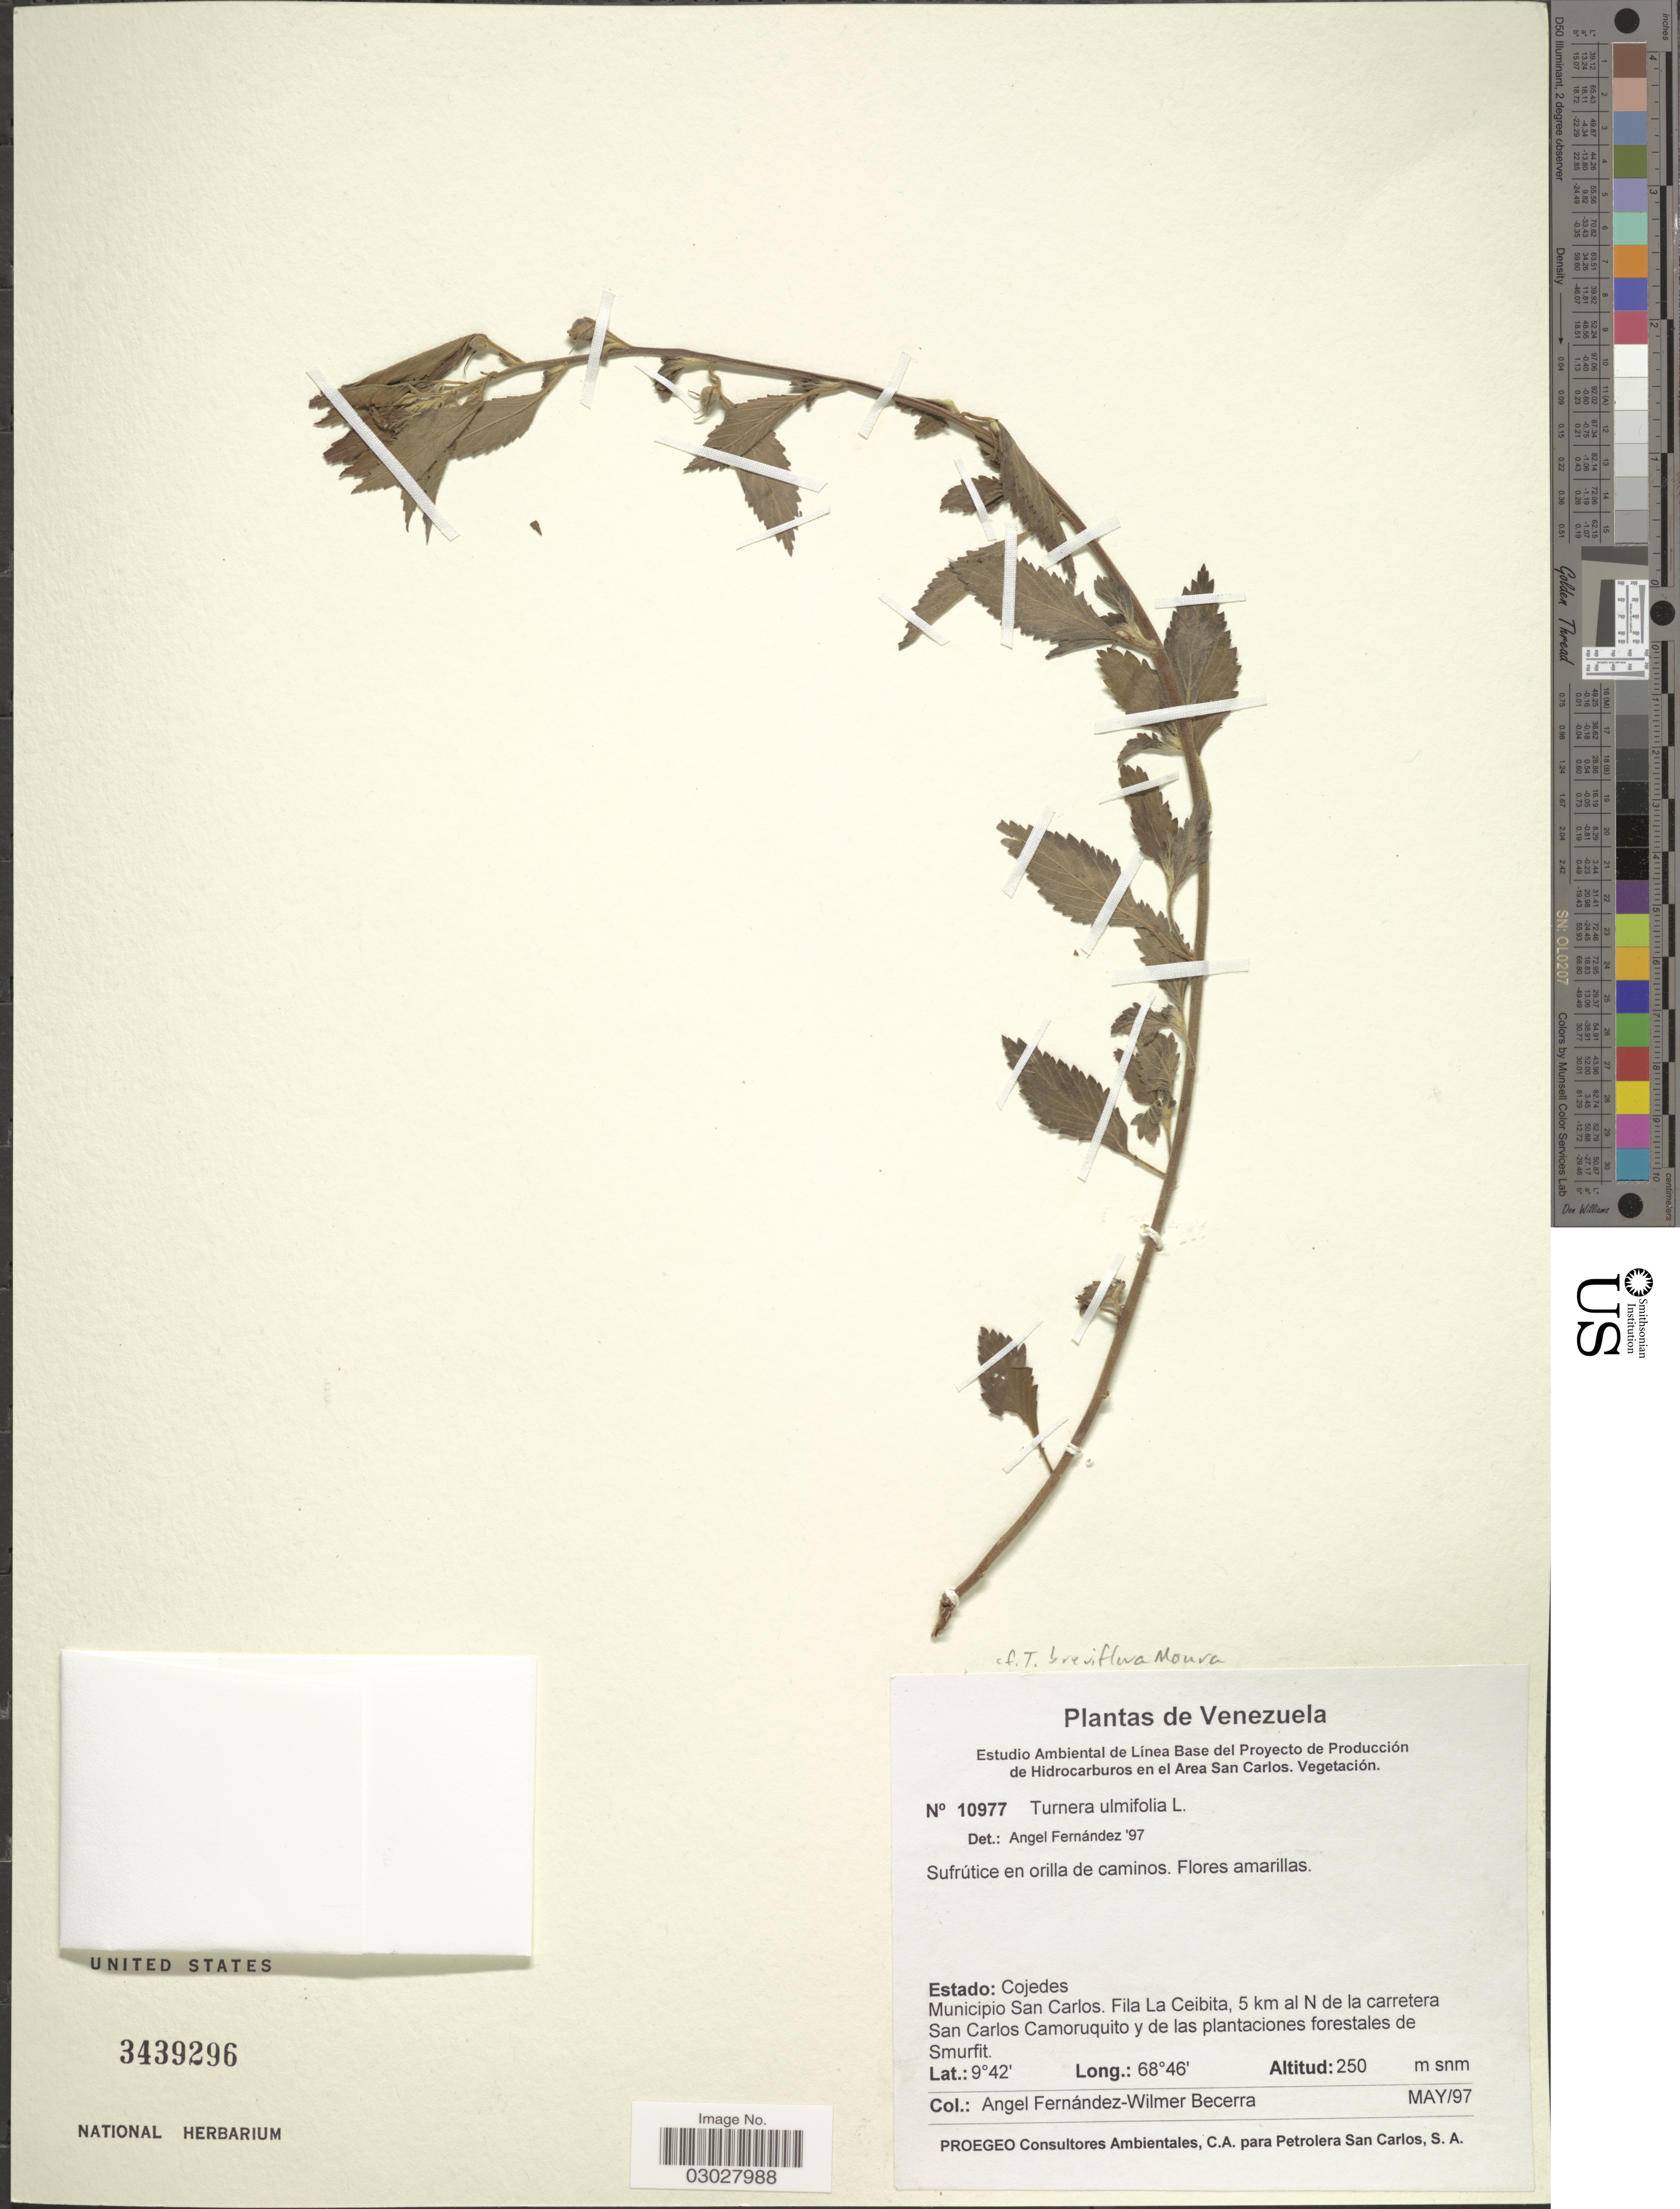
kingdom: Plantae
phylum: Tracheophyta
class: Magnoliopsida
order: Malpighiales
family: Turneraceae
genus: Turnera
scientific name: Turnera breviflora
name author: Moura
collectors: Á. Fernández & W. Becerra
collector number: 10977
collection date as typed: Transcribed d/m/y: /5/97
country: Venezuela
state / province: Cojedes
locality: Estado: Cojedes. Municpio San Carlos. Fila La Ceibita, 5 km al N de la carretera San Carlos Camoruquito y de las plantaciones forestales de Smurfit.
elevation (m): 250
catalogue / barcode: US 3439296